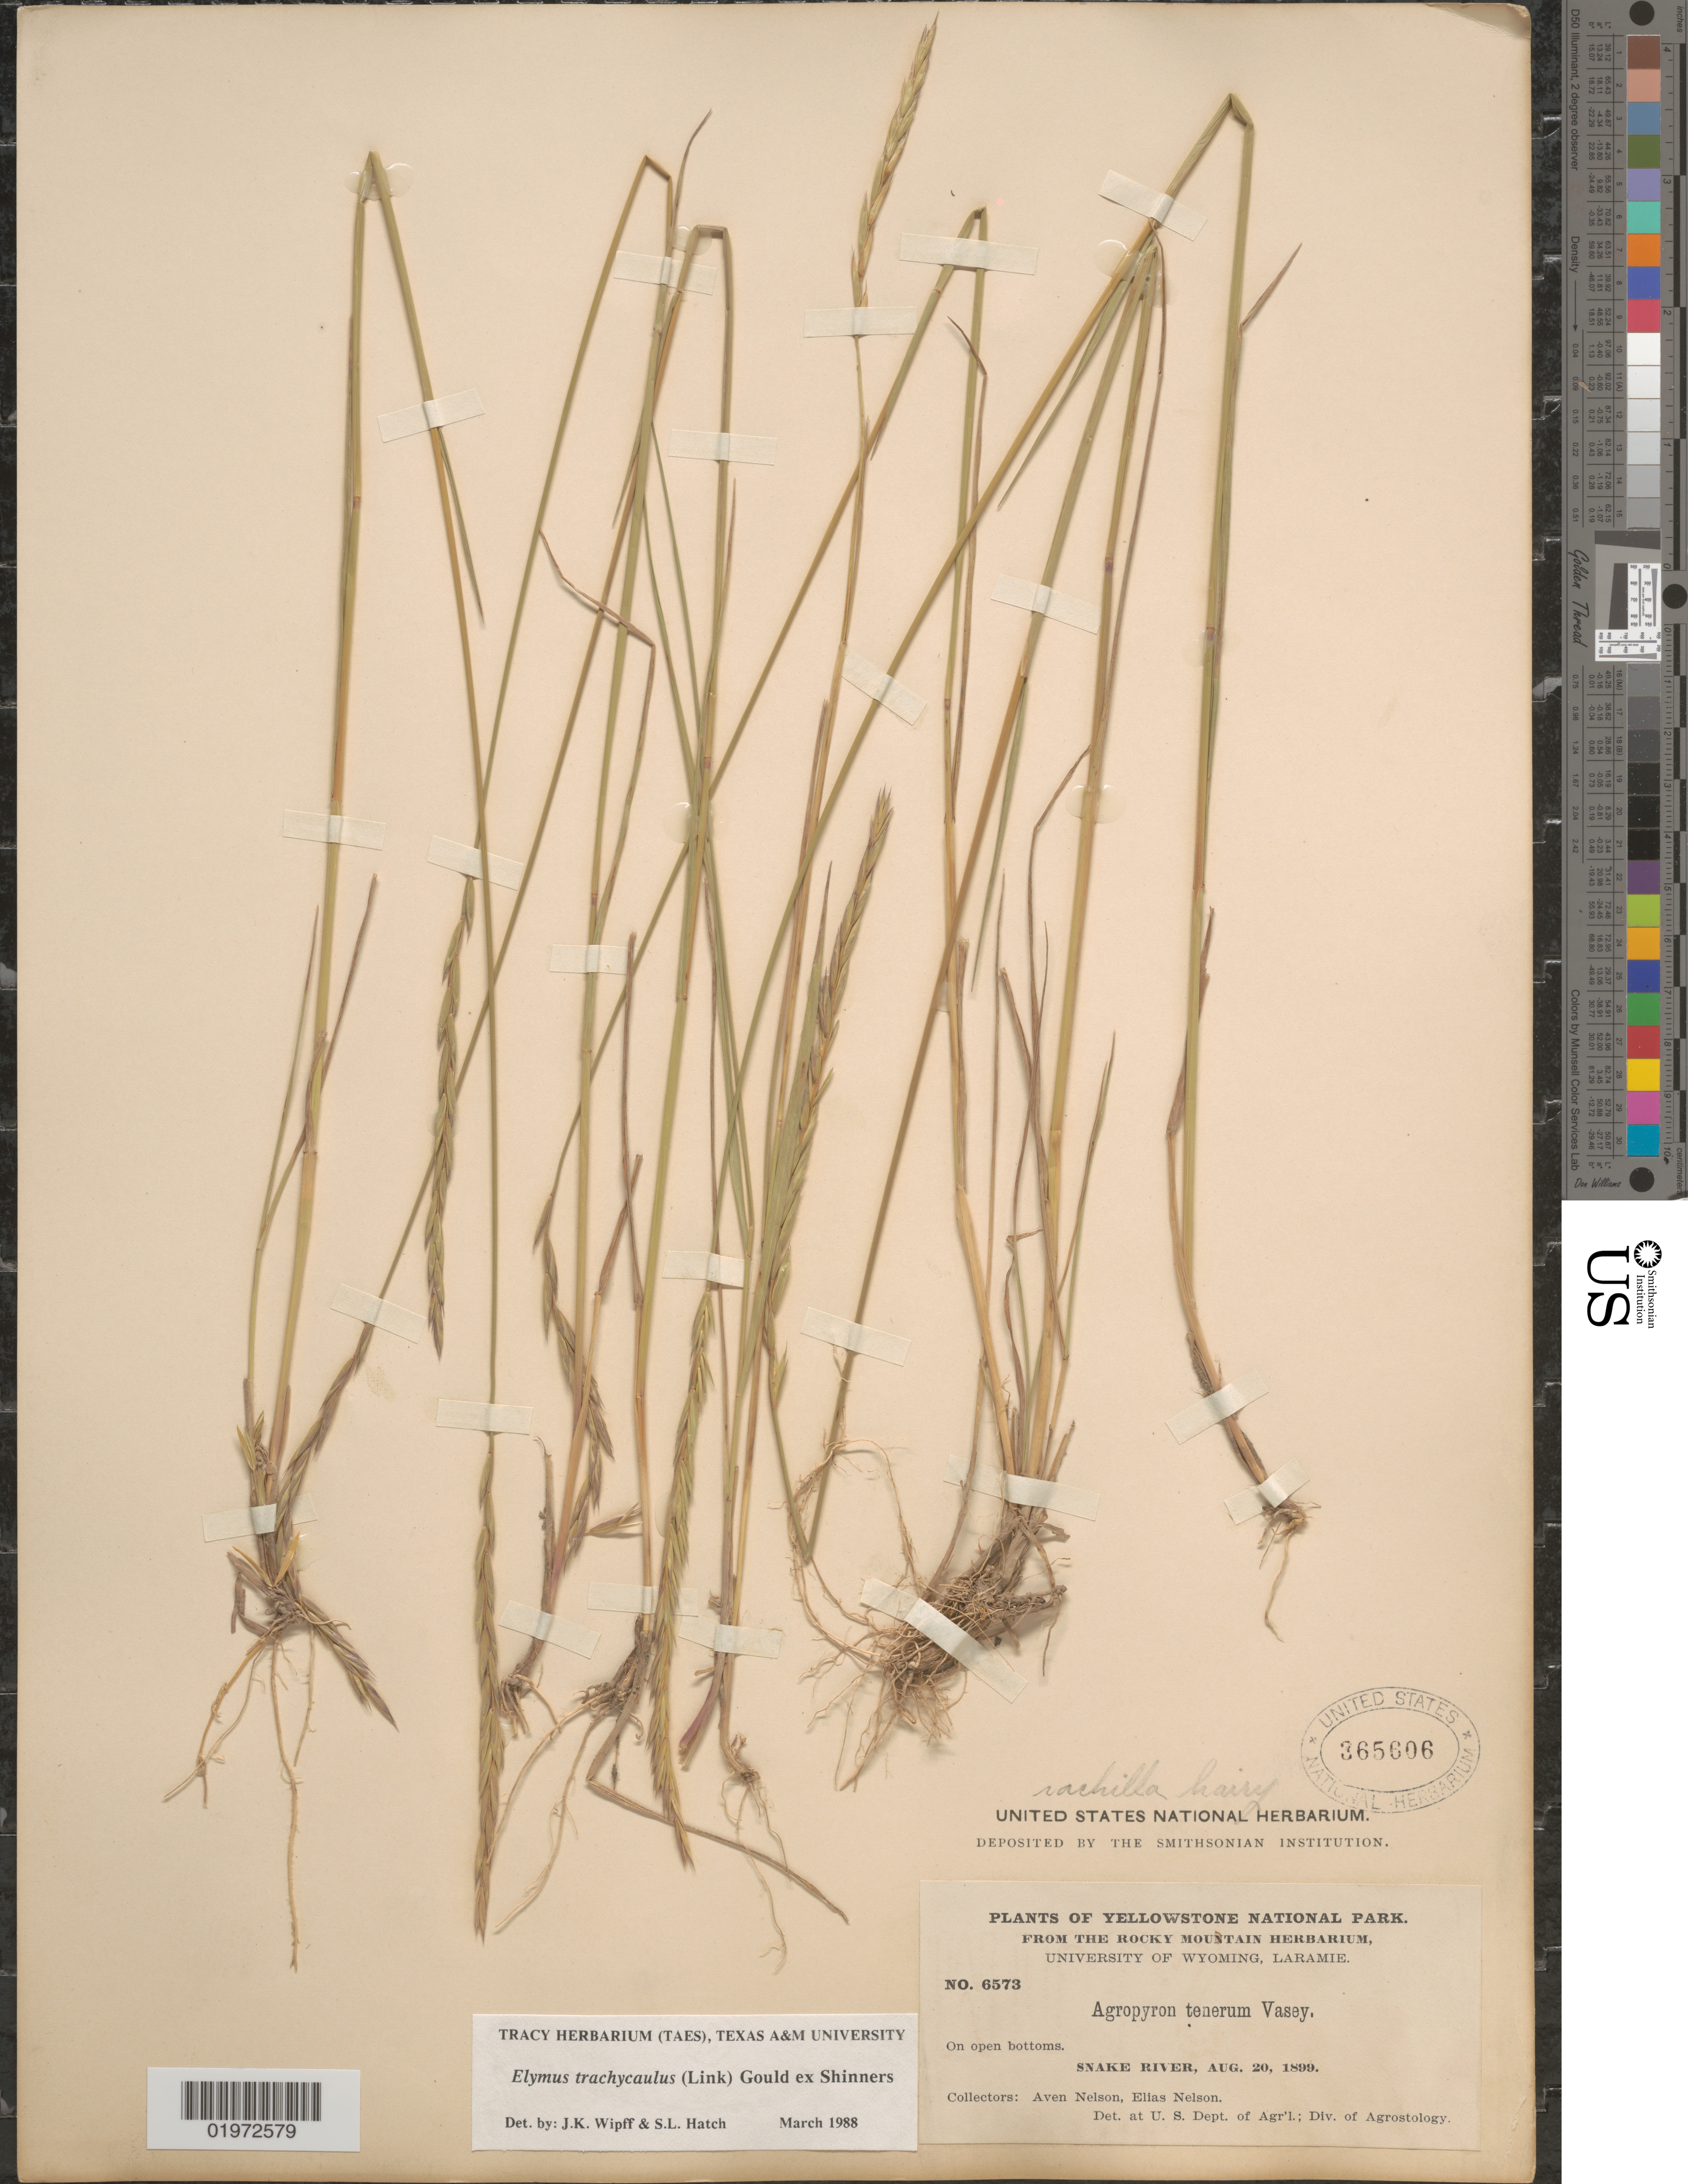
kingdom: Plantae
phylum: Tracheophyta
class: Liliopsida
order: Poales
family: Poaceae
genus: Elymus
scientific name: Elymus trachycaulus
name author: (Link) Gould ex Shinners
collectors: A. Nelson & E. Nelson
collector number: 6573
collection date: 1899-08-20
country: United States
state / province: Wyoming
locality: Yellowstone National Park. On open bottoms. Snake River.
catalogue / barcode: US 365606